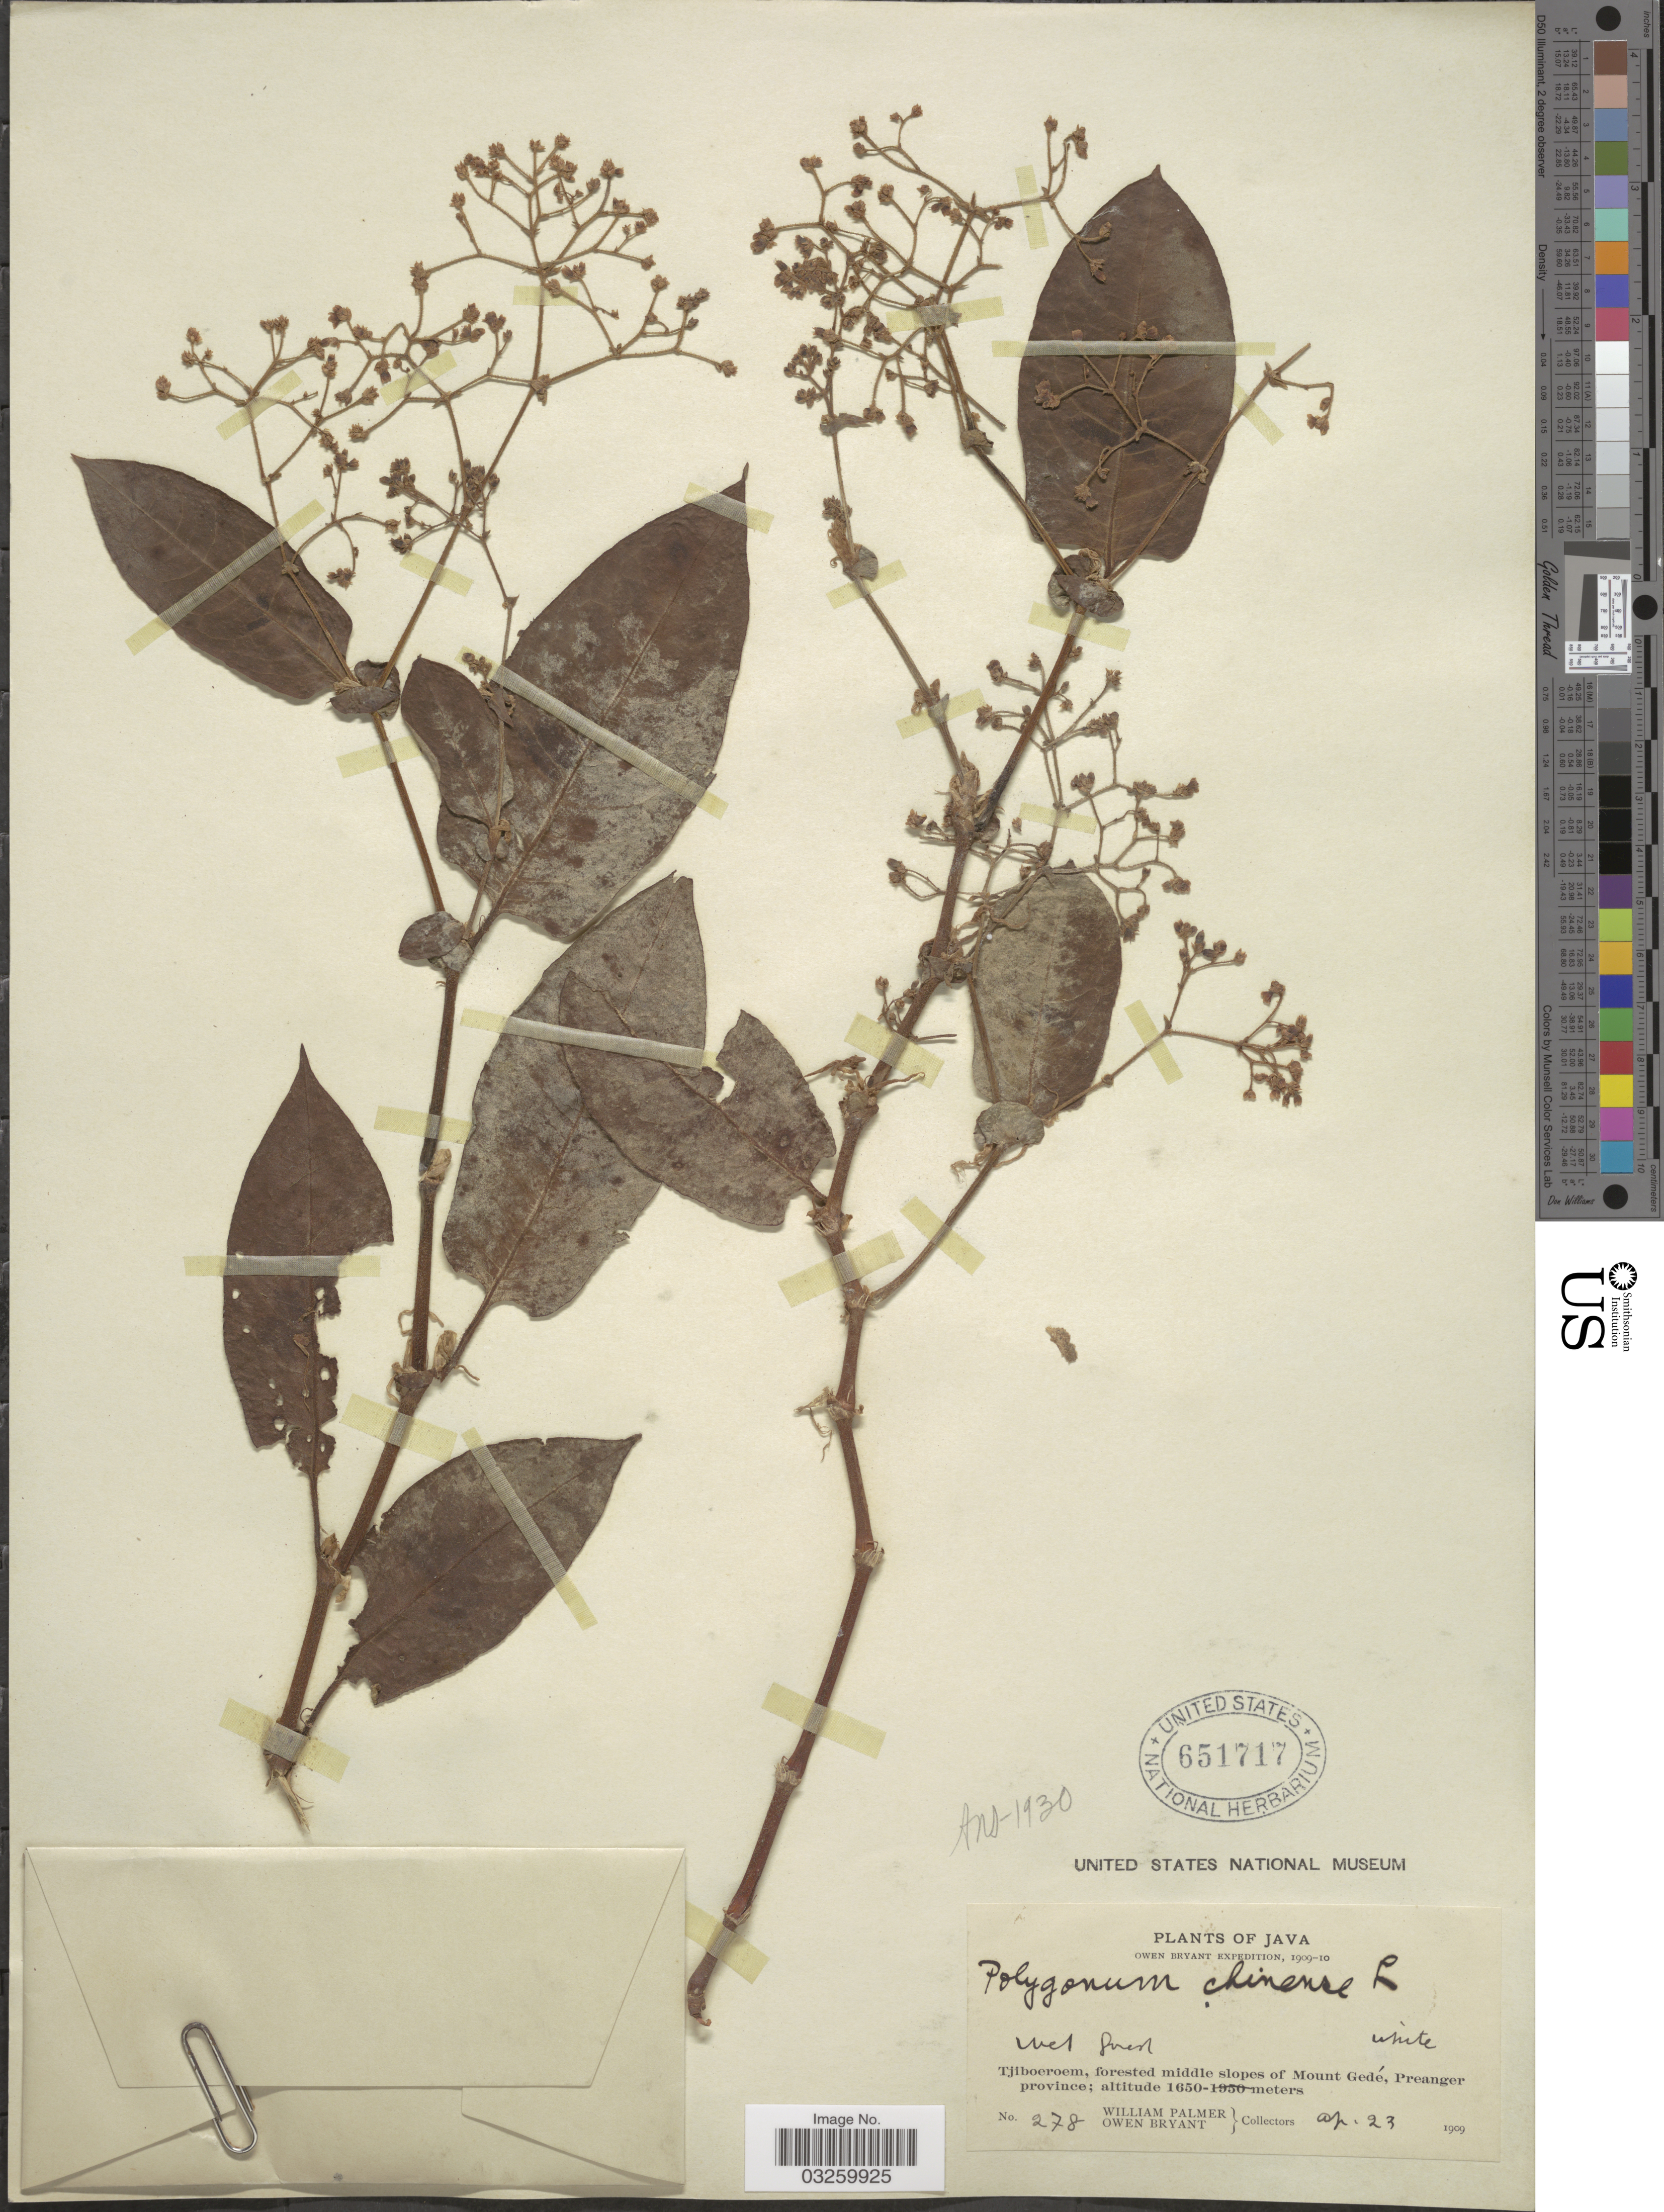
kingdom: Plantae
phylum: Tracheophyta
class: Magnoliopsida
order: Caryophyllales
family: Polygonaceae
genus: Persicaria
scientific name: Persicaria chinensis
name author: (L.) H. Gross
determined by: Wagner, W. L., (BOT), Smithsonian Institution - National Museum of Natural History (UNITED STATES)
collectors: W. Palmer & O. Bryant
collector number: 278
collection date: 1909-04-23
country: Indonesia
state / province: Java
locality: Tjiboeroem, forested middle slopes of Mount Gedé, Preanger province.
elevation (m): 1650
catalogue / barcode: US 651717